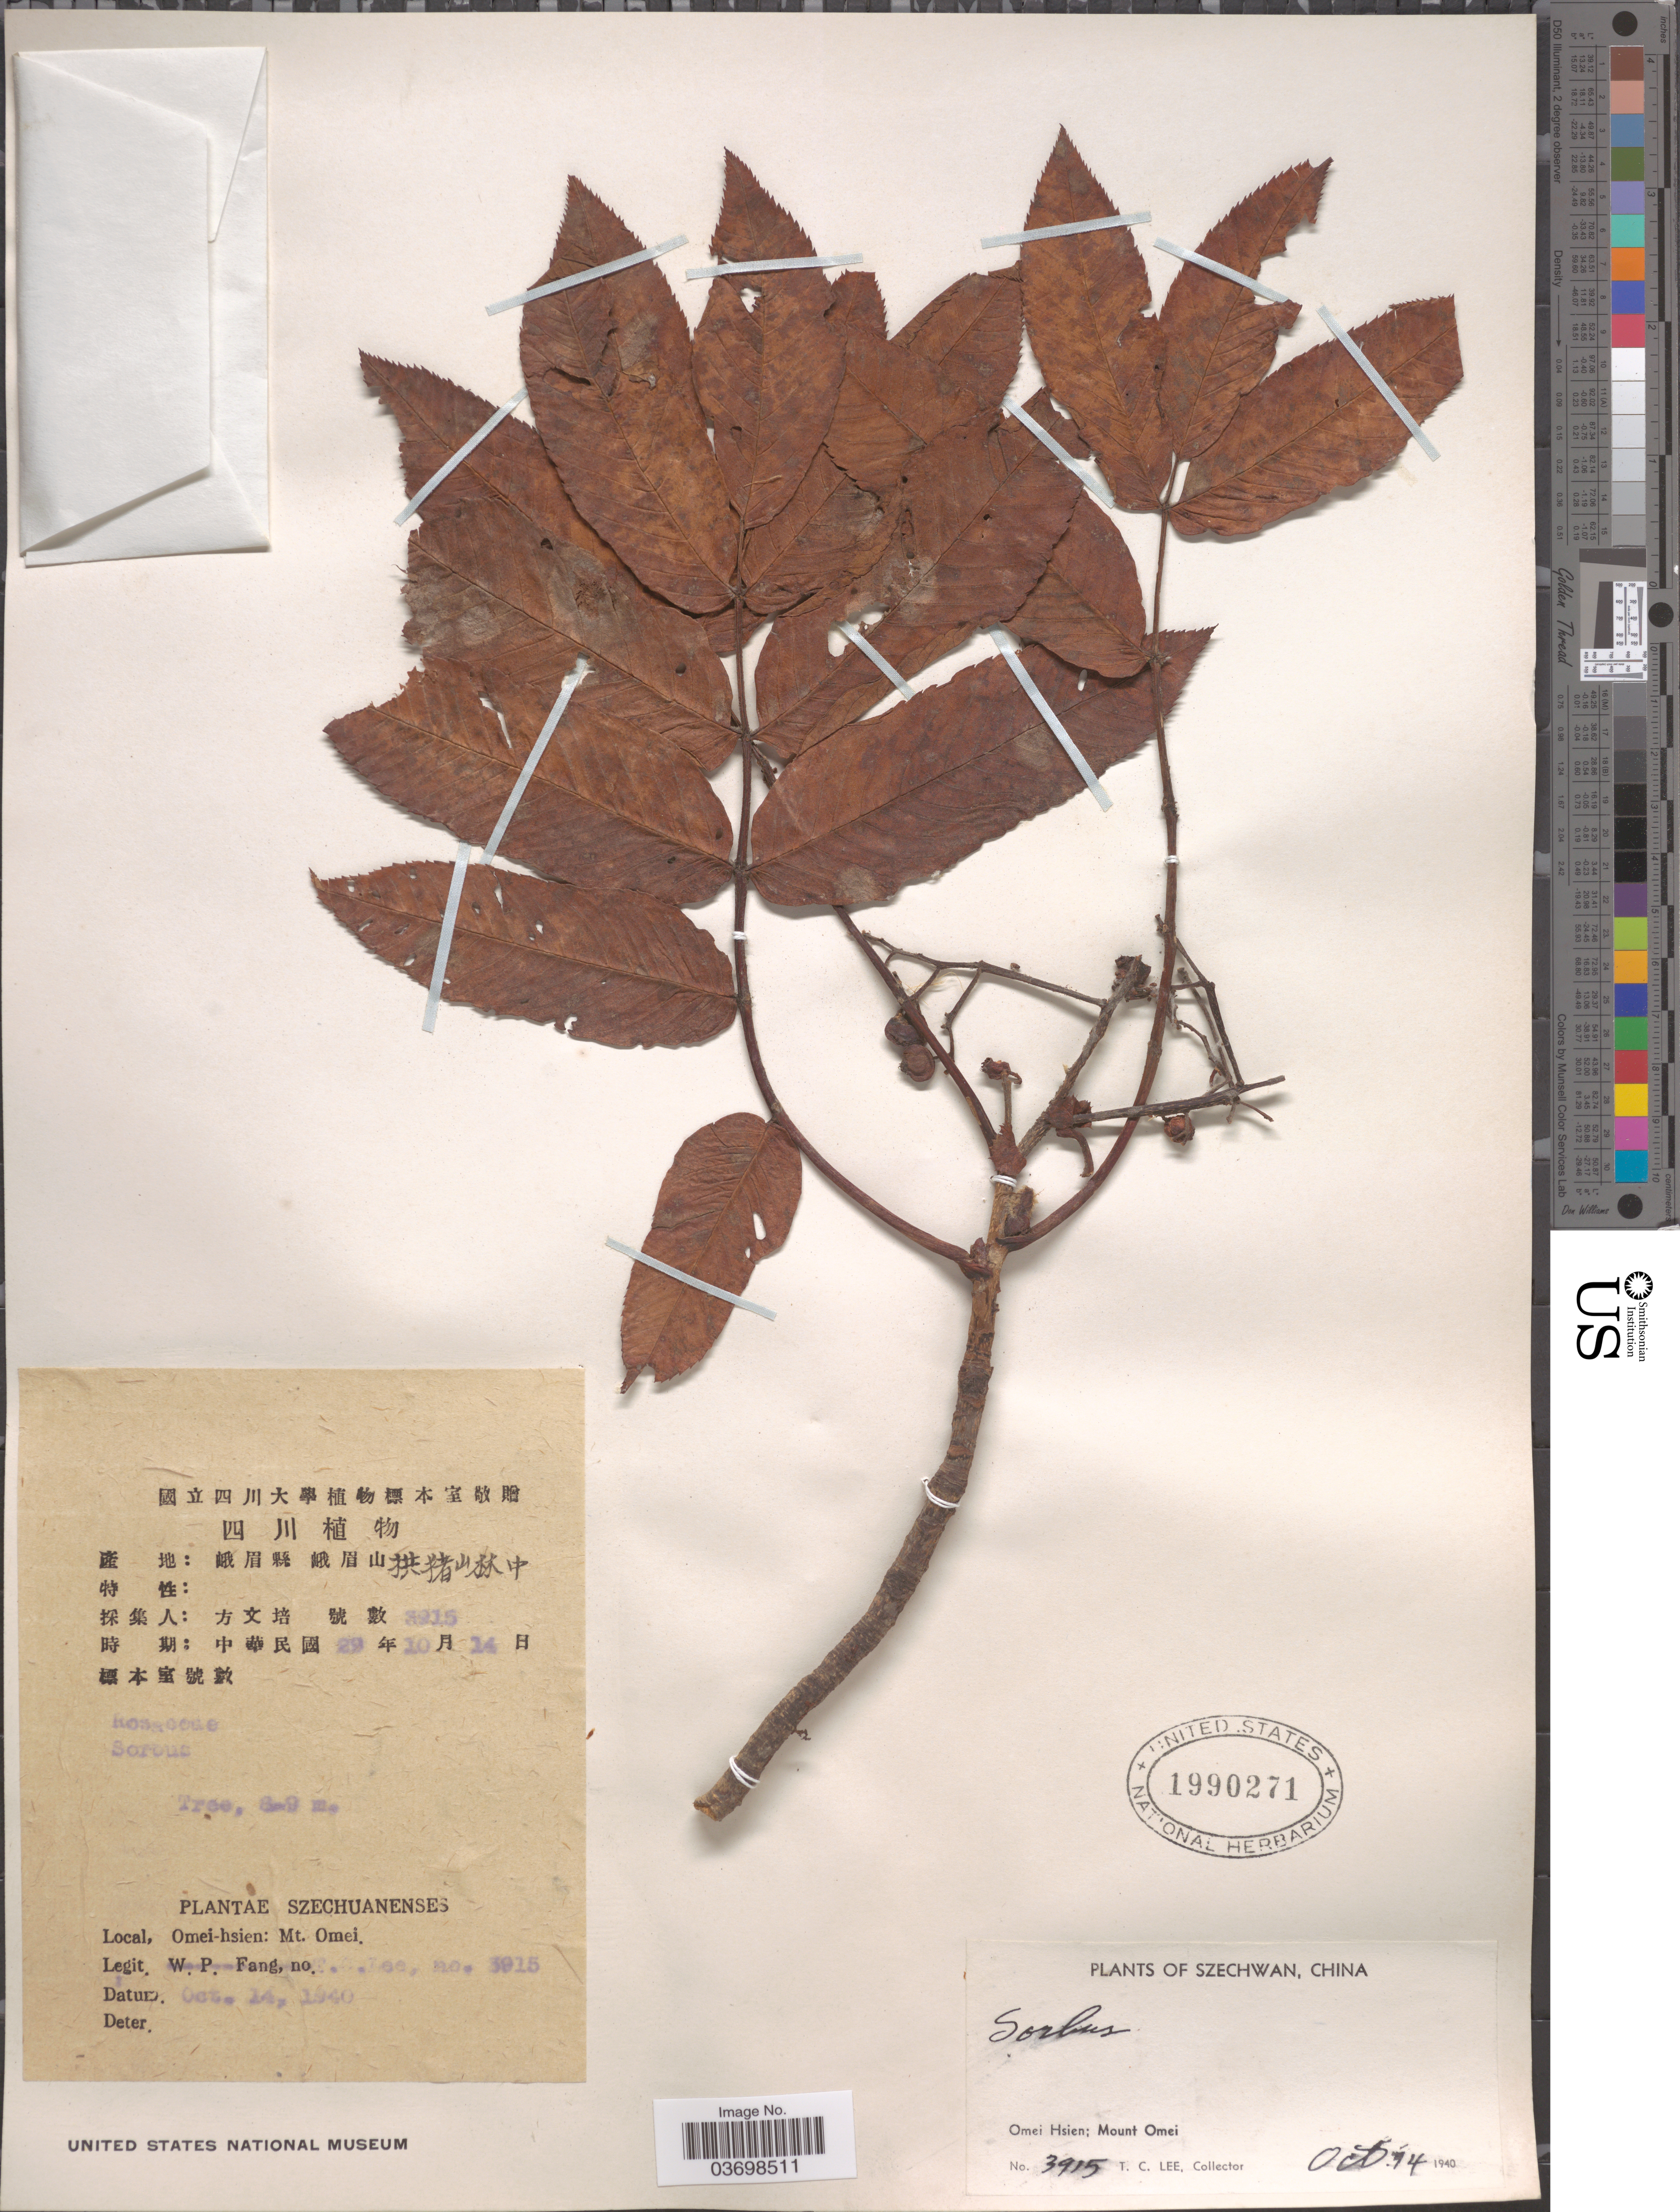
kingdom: Plantae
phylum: Tracheophyta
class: Magnoliopsida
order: Rosales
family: Rosaceae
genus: Sorbus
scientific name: Sorbus sp.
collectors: T. Lee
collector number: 3915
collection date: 1940-10-14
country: China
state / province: Sichuan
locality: Szechwan. Omei Hsien; Mount Omei.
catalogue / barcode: US 1990271